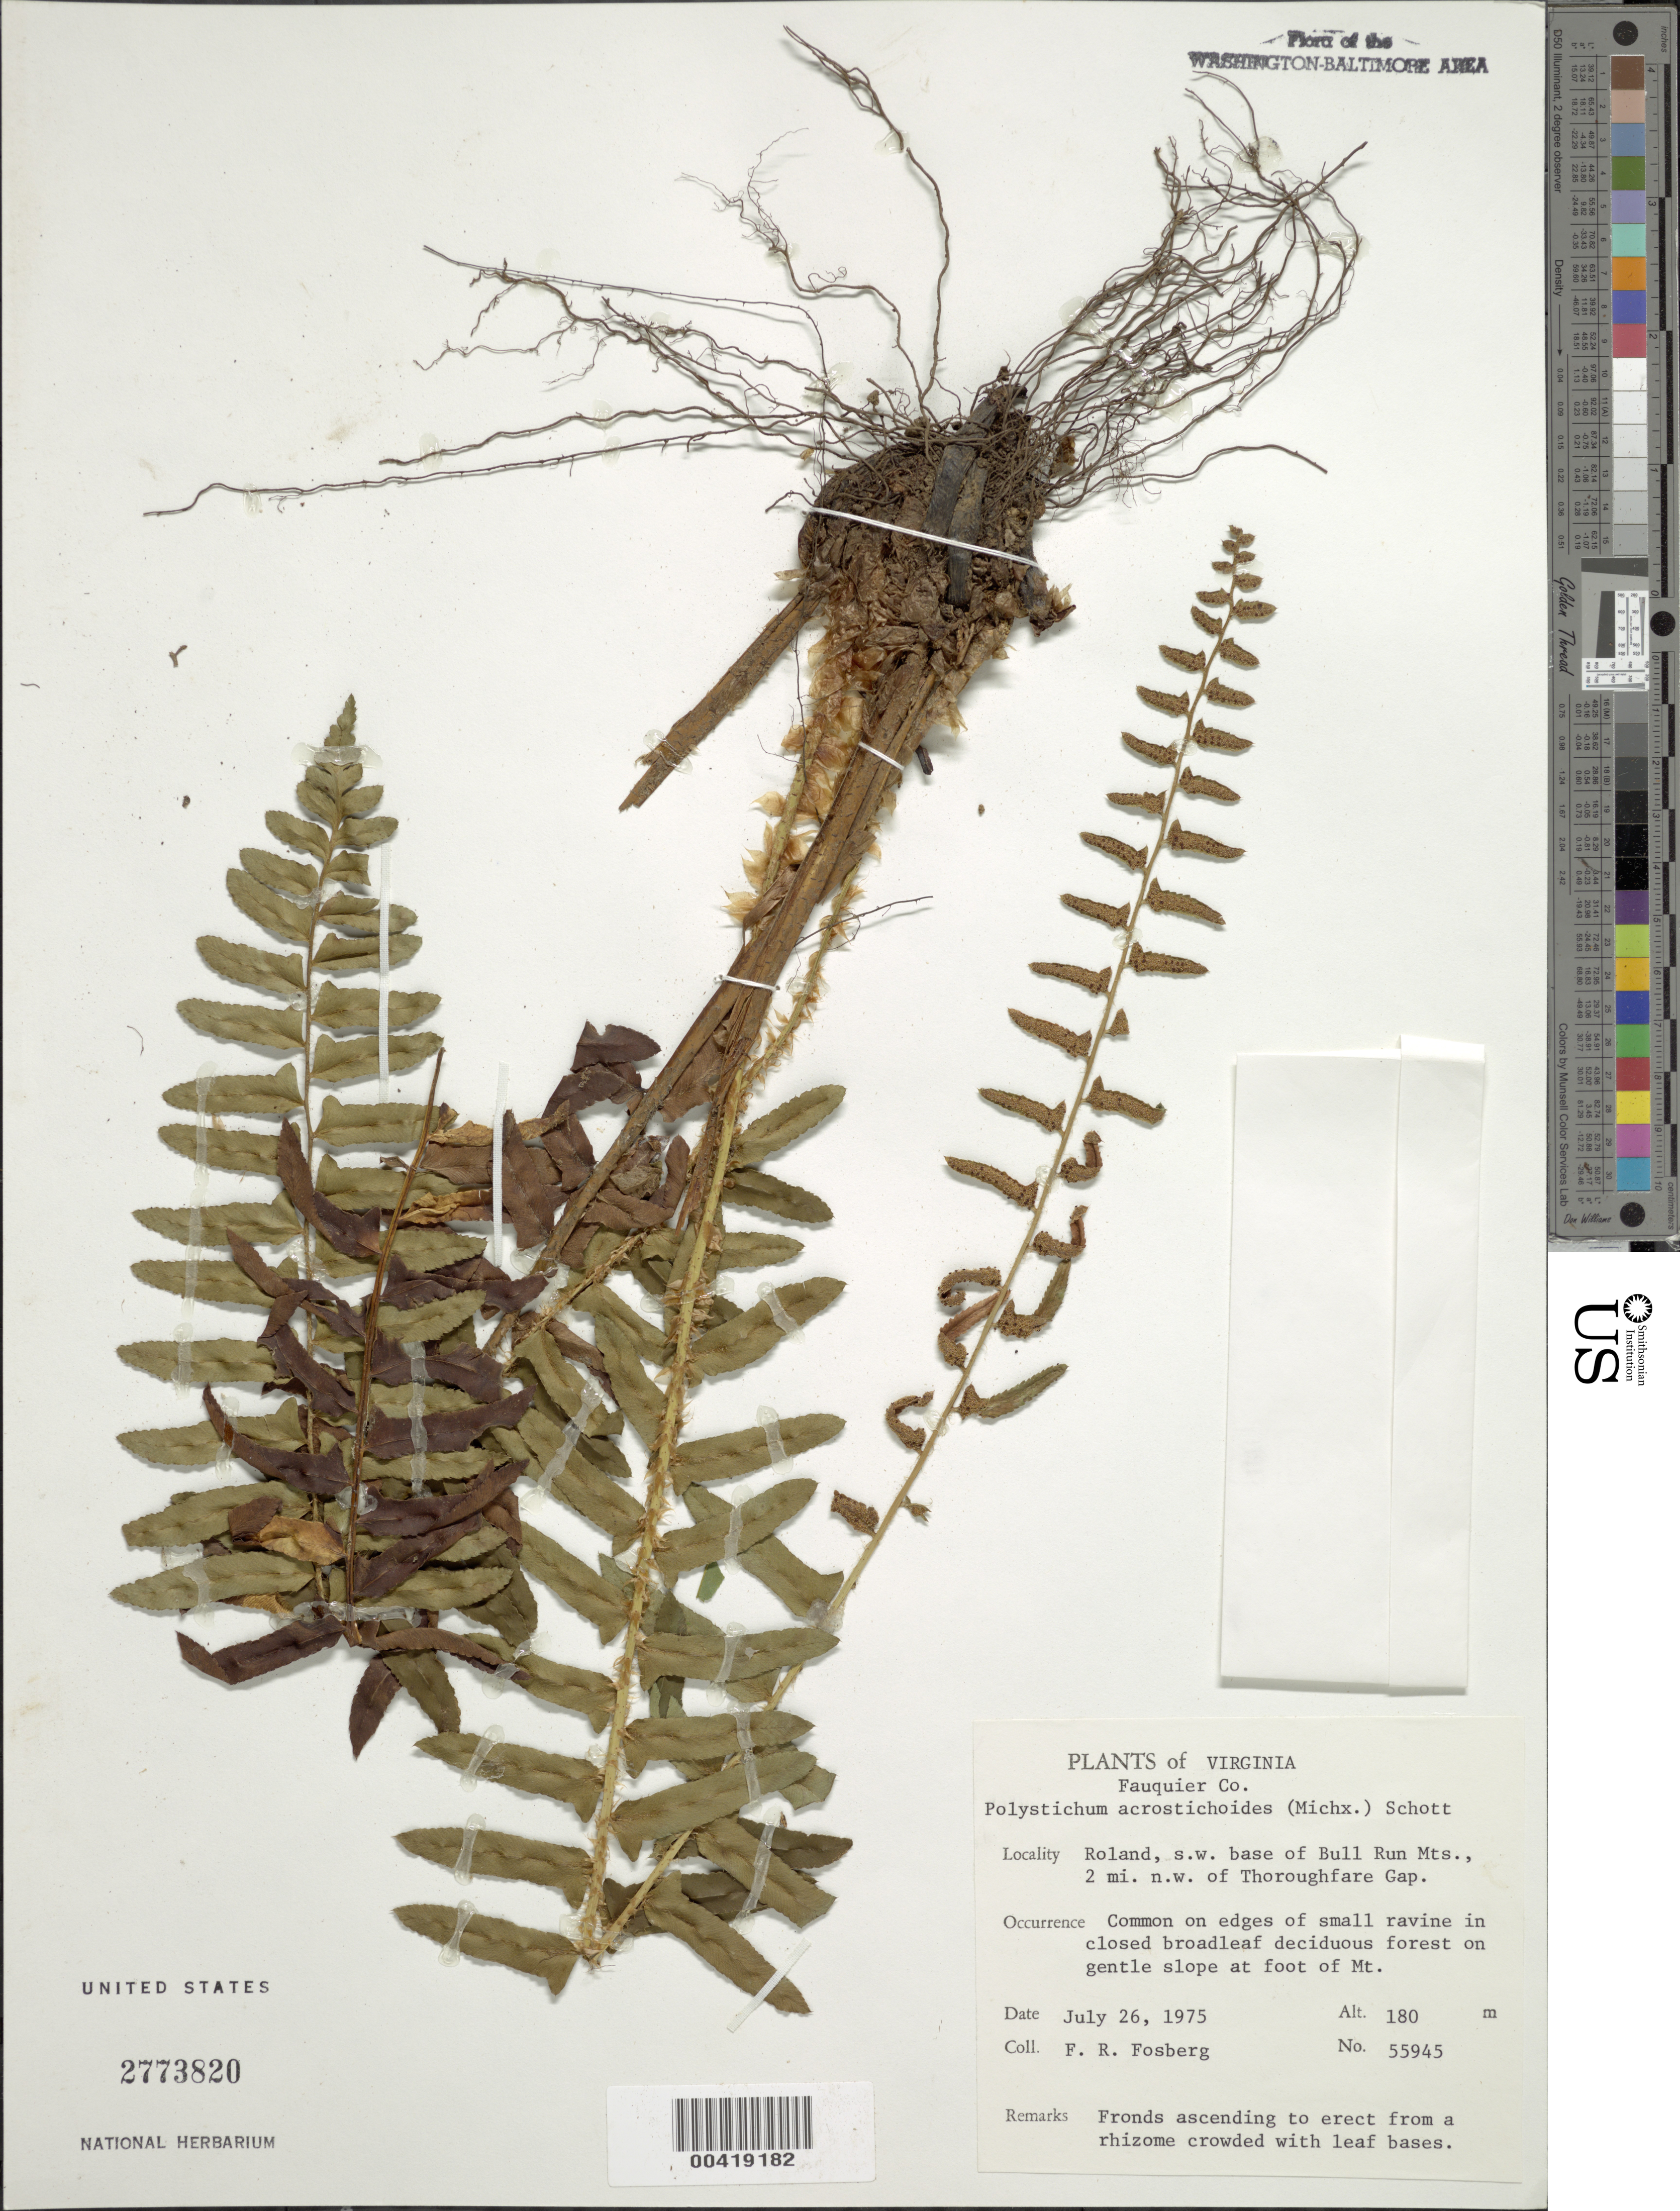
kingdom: Plantae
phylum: Tracheophyta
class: Polypodiopsida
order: Polypodiales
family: Dryopteridaceae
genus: Polystichum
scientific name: Polystichum acrostichoides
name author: (Michx.) Schott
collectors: F. R. Fosberg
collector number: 55945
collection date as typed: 26 Jul 1975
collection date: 1975-07-26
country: United States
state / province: Virginia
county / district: Fauquier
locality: Roland, southwest base of Bull Run Mountains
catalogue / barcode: US 2773820